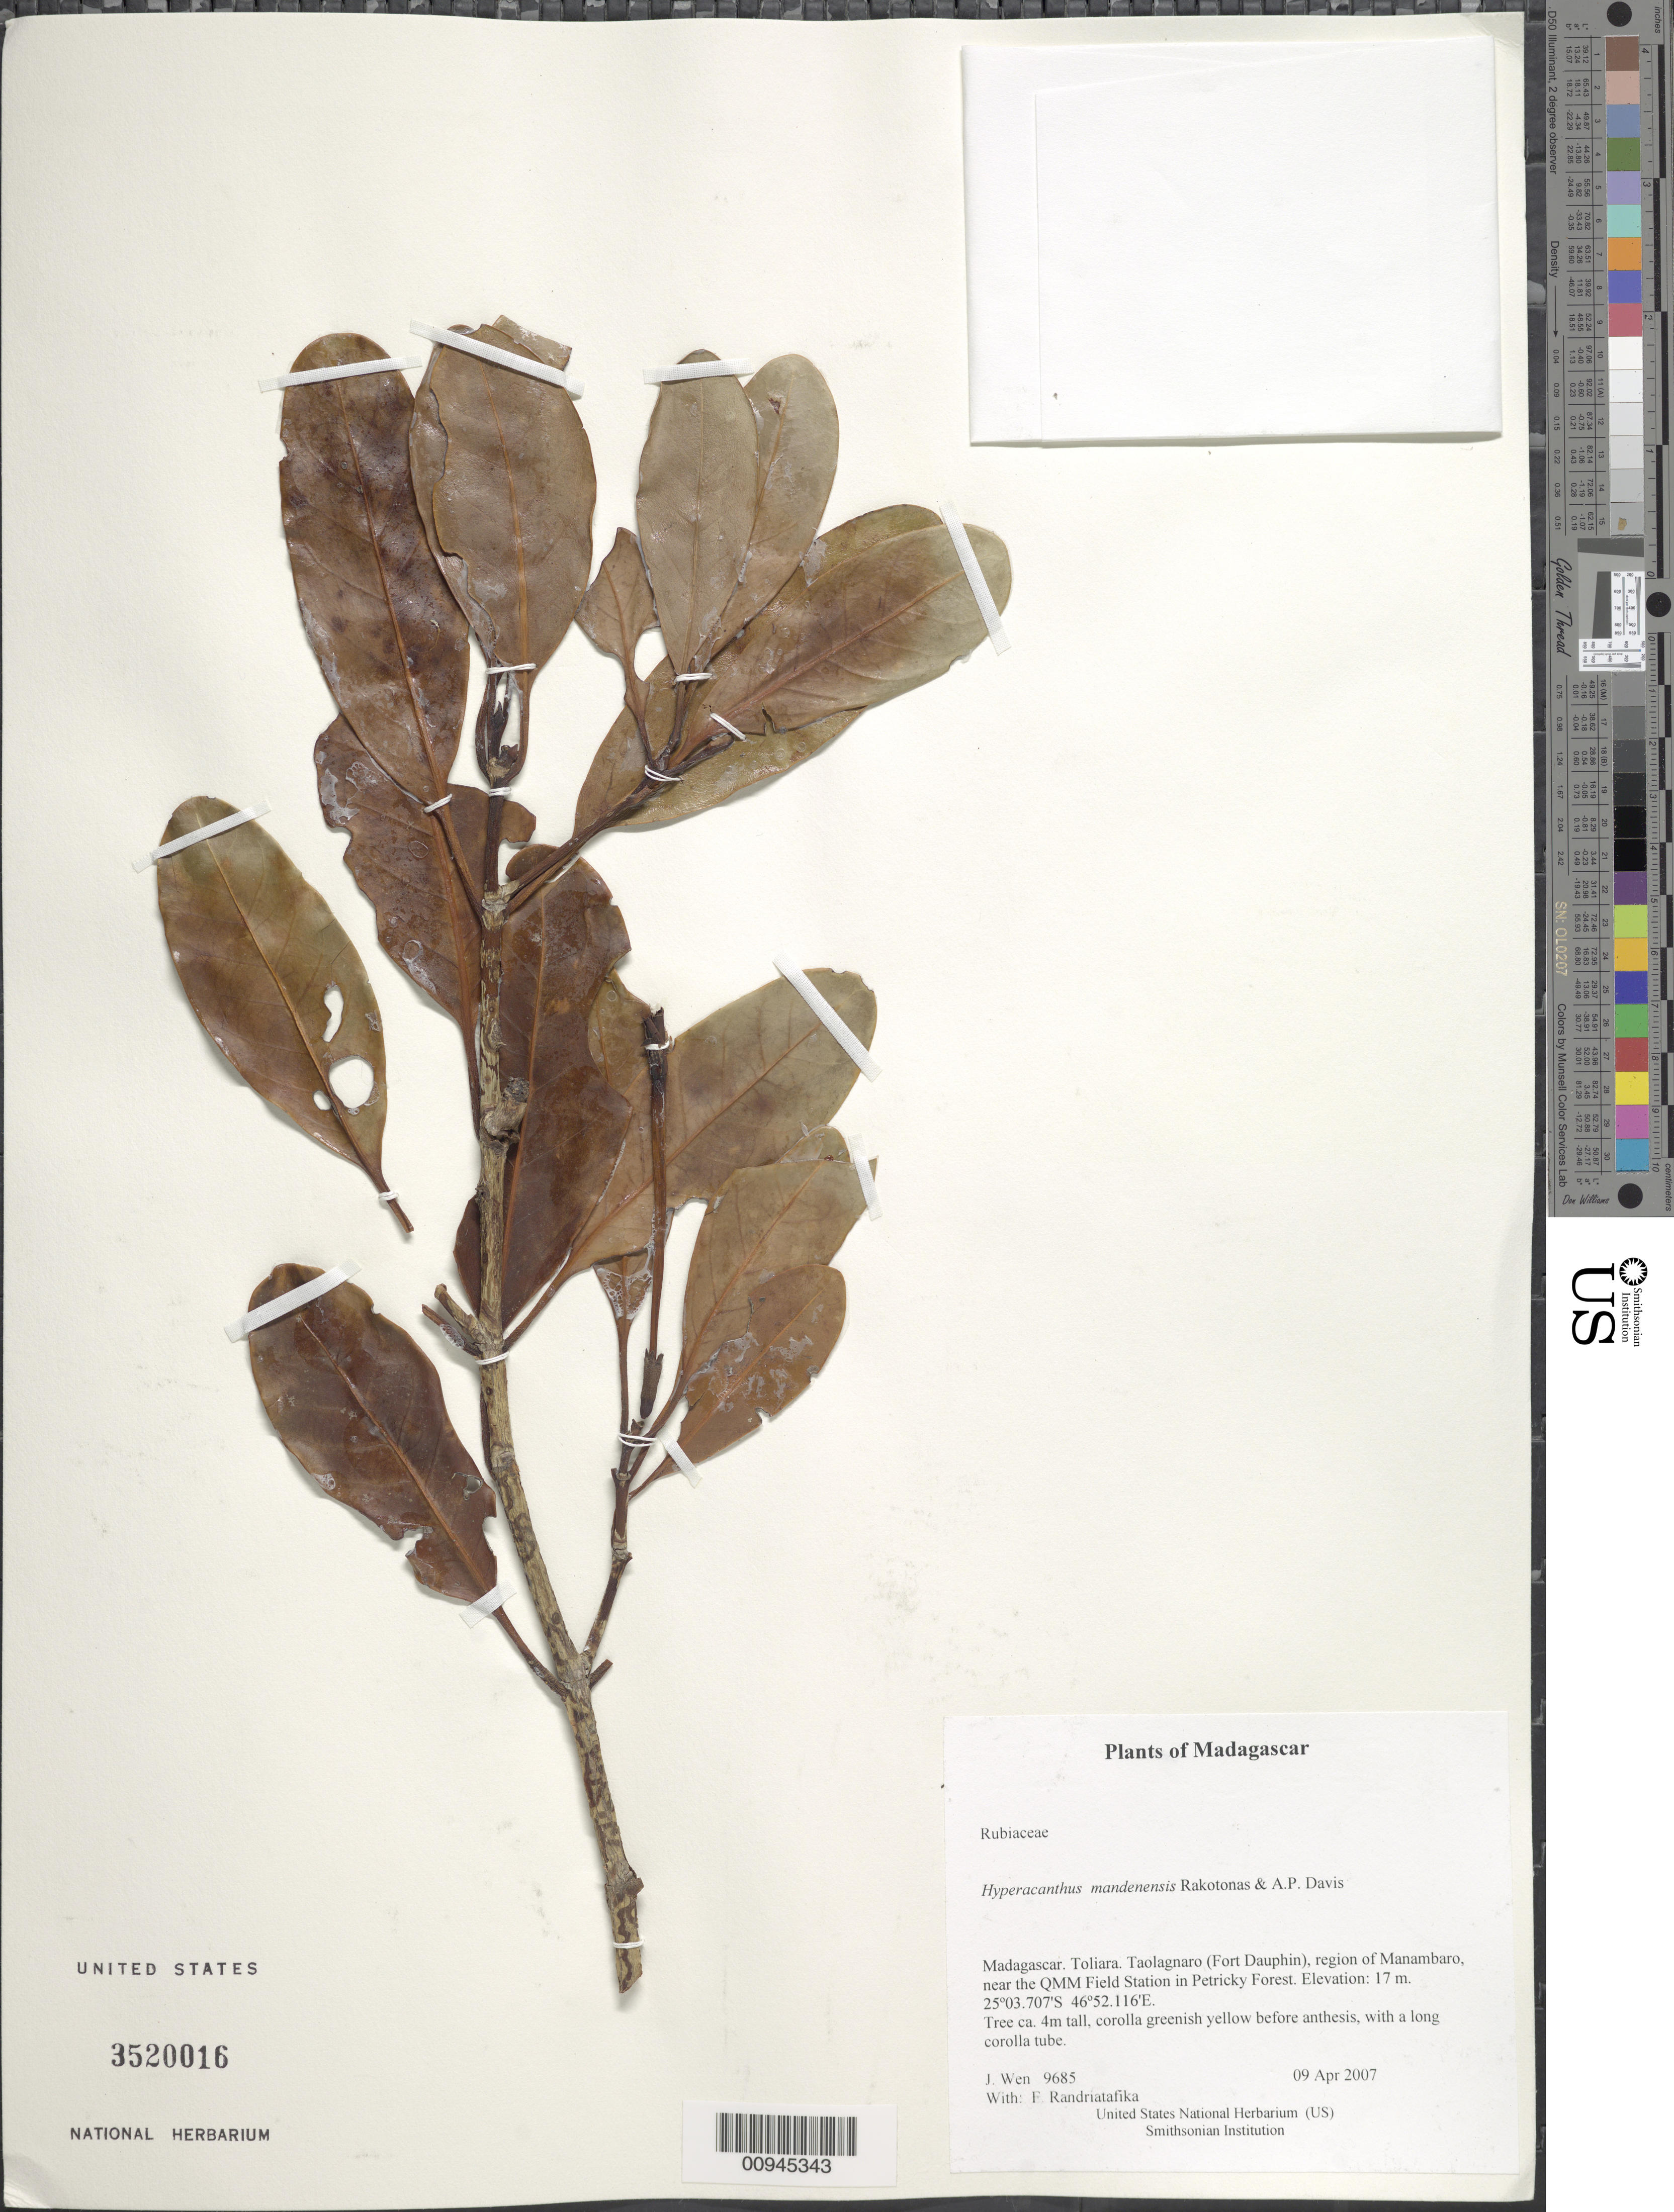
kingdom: Plantae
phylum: Tracheophyta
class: Magnoliopsida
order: Gentianales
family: Rubiaceae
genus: Hyperacanthus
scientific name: Hyperacanthus mandenensis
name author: Rakotonas. & A.P. Davis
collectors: J. Wen & F. Randriatafika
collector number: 9685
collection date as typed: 09 Apr 2007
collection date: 2007-04-09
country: Madagascar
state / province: Anosy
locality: Taolagnaro (Fort Dauphin), region of Manambaro, near the QMM Field Station in Petricky Forest.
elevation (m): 17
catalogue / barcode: US 3520016